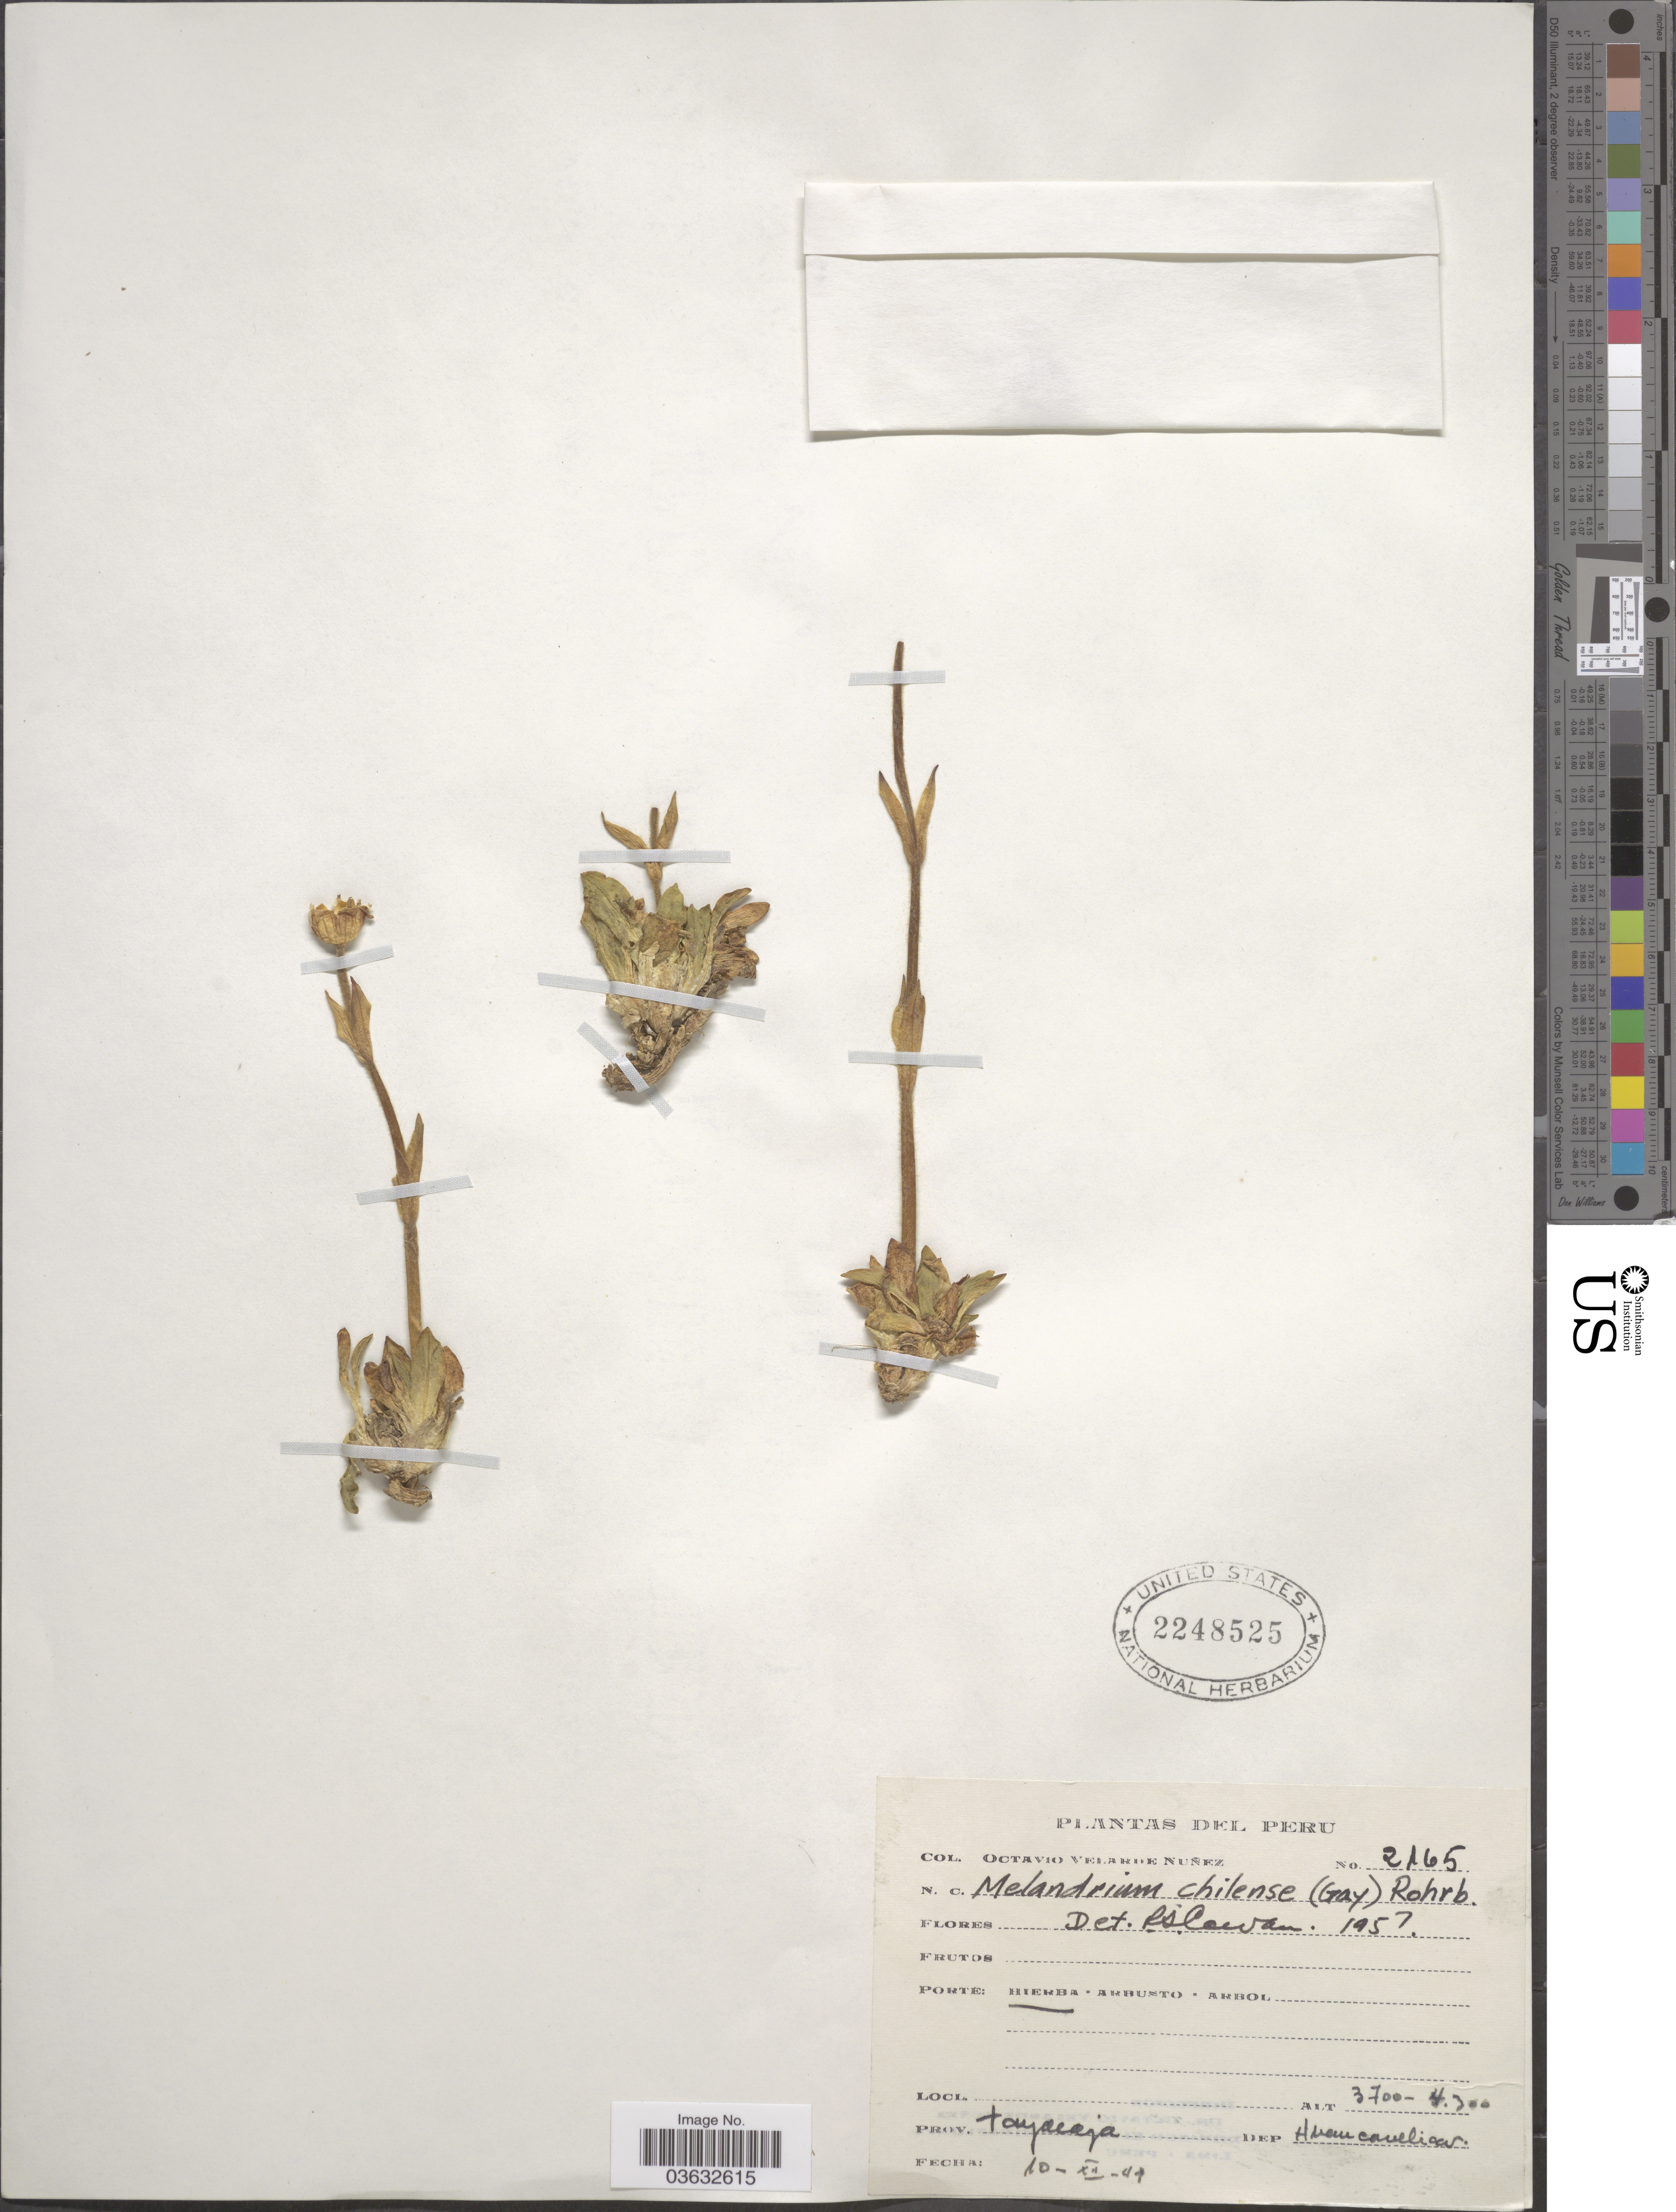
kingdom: Plantae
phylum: Tracheophyta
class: Magnoliopsida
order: Caryophyllales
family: Caryophyllaceae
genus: Silene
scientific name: Silene chilensis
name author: (Naudin) Bocquet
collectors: O. Velarde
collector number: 2165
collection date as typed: Transcribed d/m/y: 10/12/44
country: Peru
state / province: Huancavelica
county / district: Tayacaja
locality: Prov. Tayacaja. Dep. Huancavelica.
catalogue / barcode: US 2248525